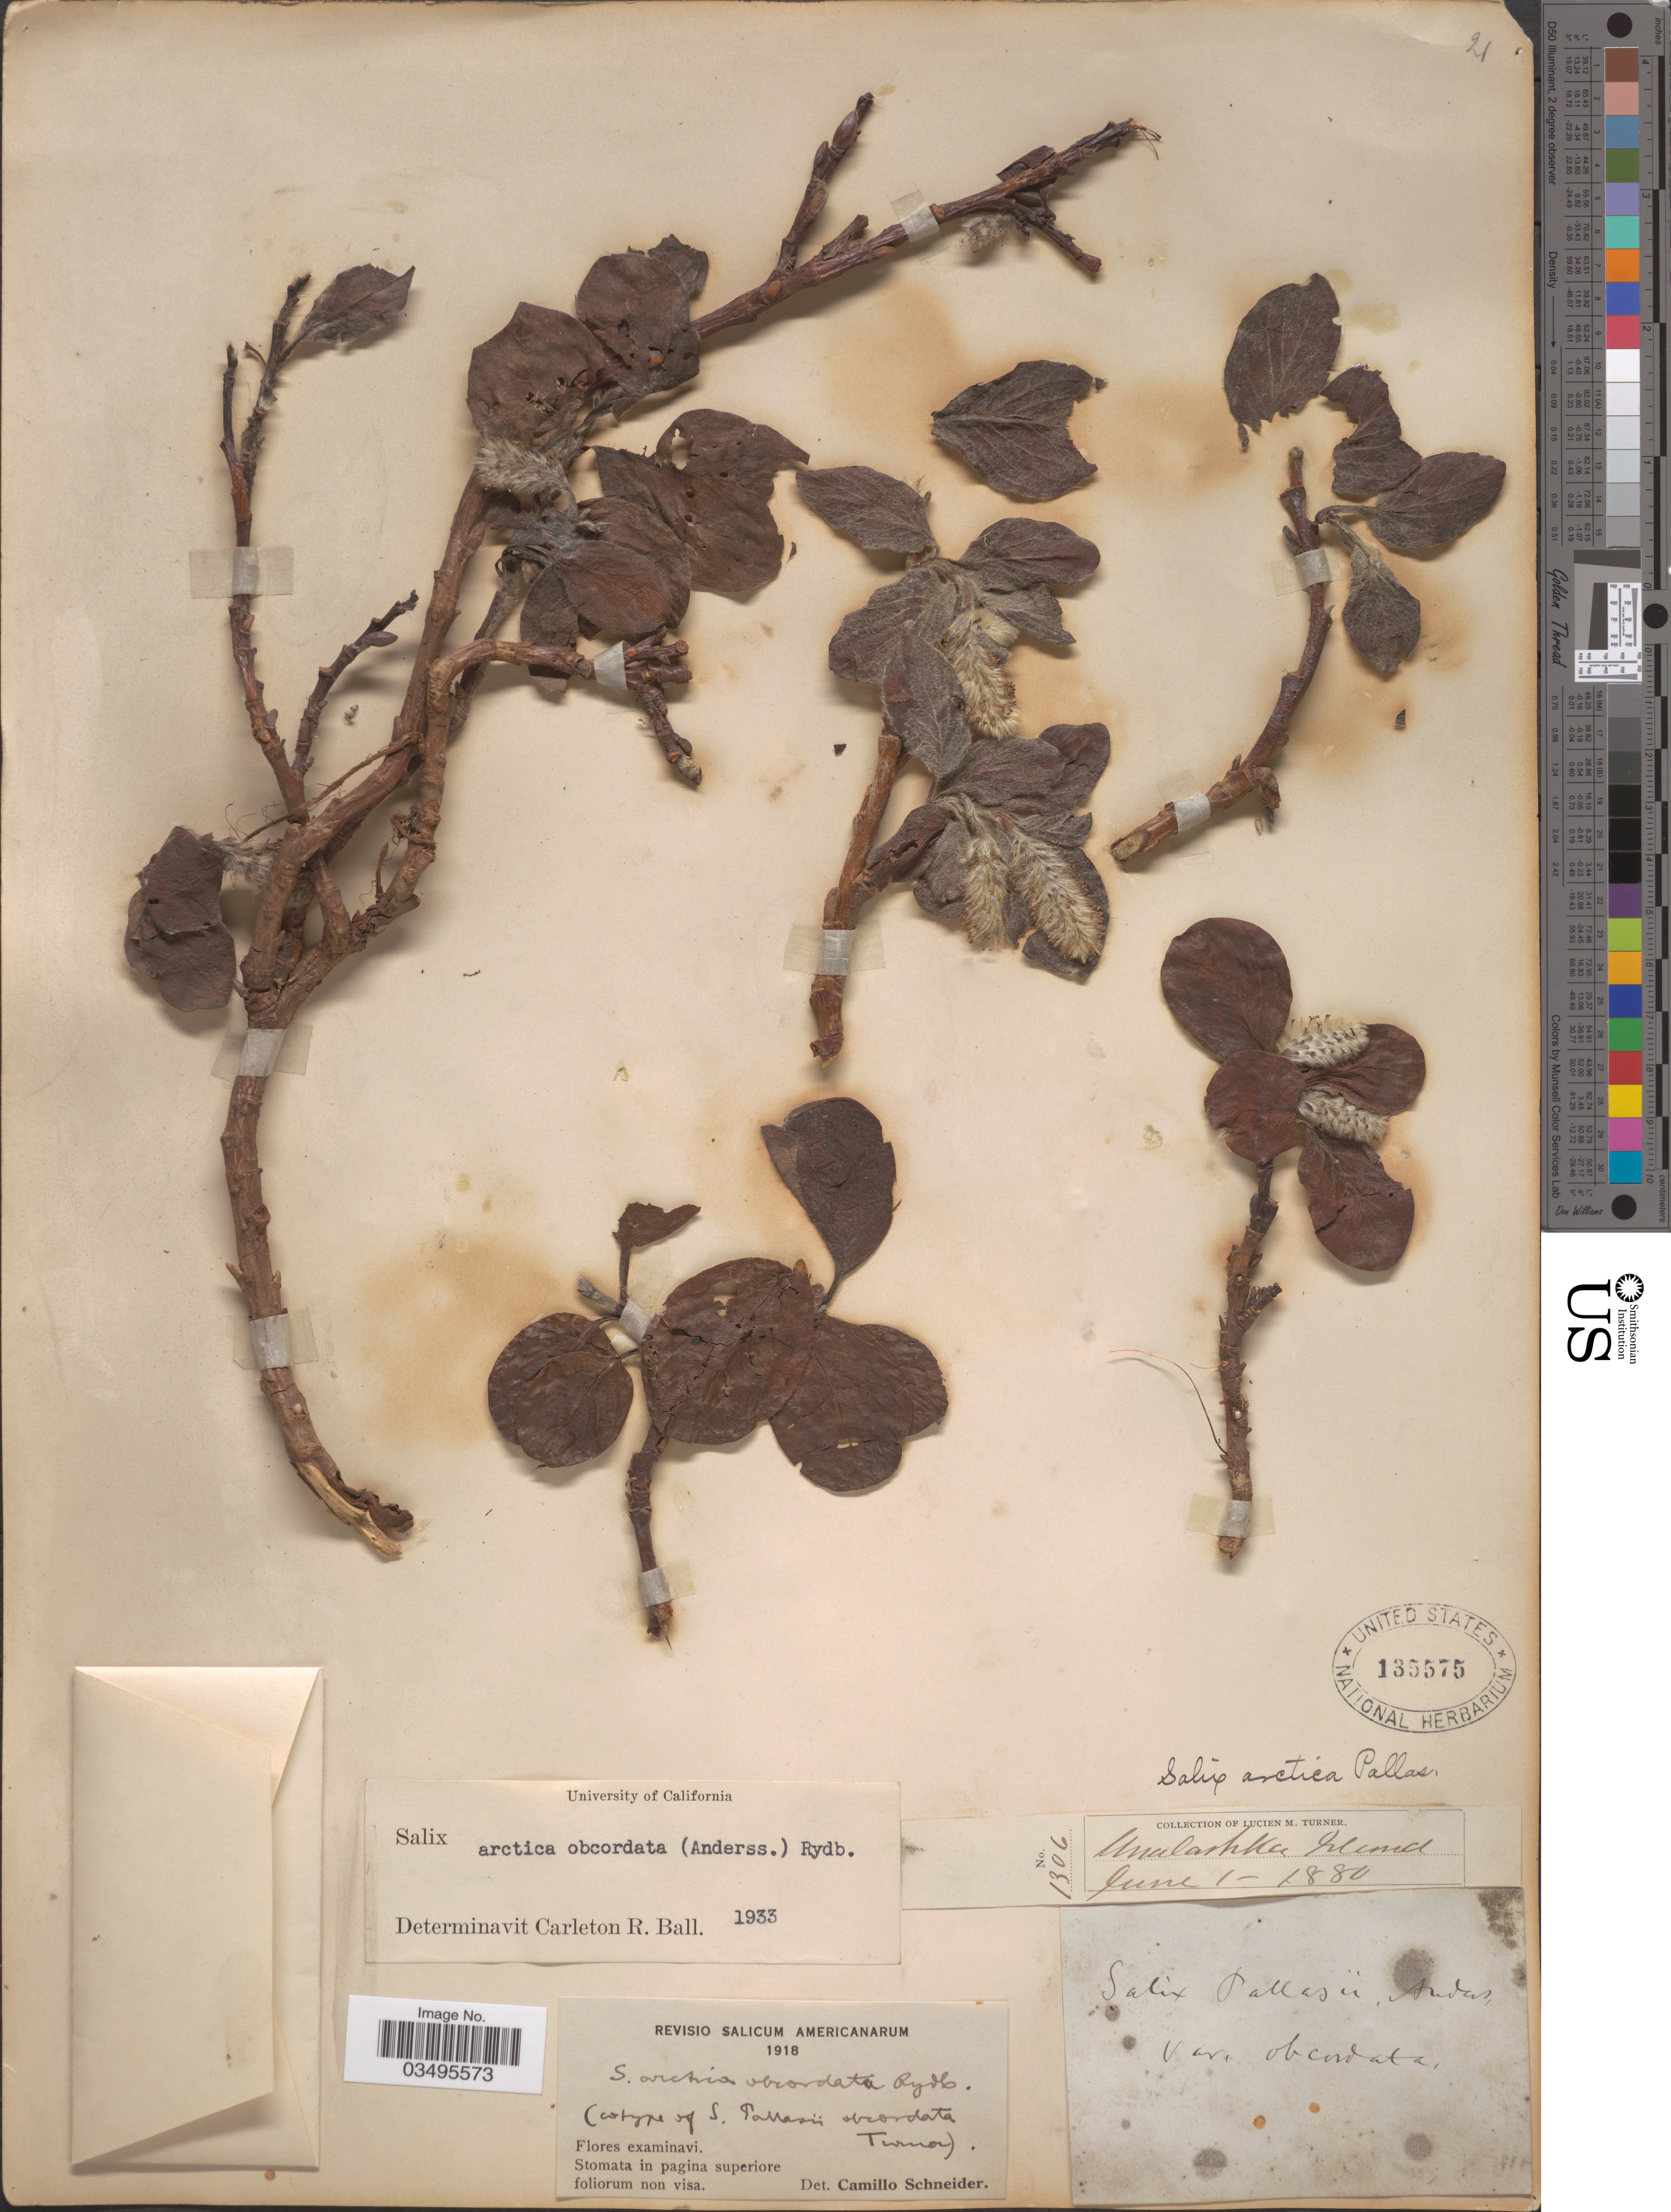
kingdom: Plantae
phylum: Tracheophyta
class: Magnoliopsida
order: Malpighiales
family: Salicaceae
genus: Salix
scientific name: Salix arctica var. obcordata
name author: (Andersson) Rydb.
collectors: L. M. Turner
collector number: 1306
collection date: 1880-06-01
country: United States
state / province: Alaska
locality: Unalaska Island.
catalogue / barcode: US 135575